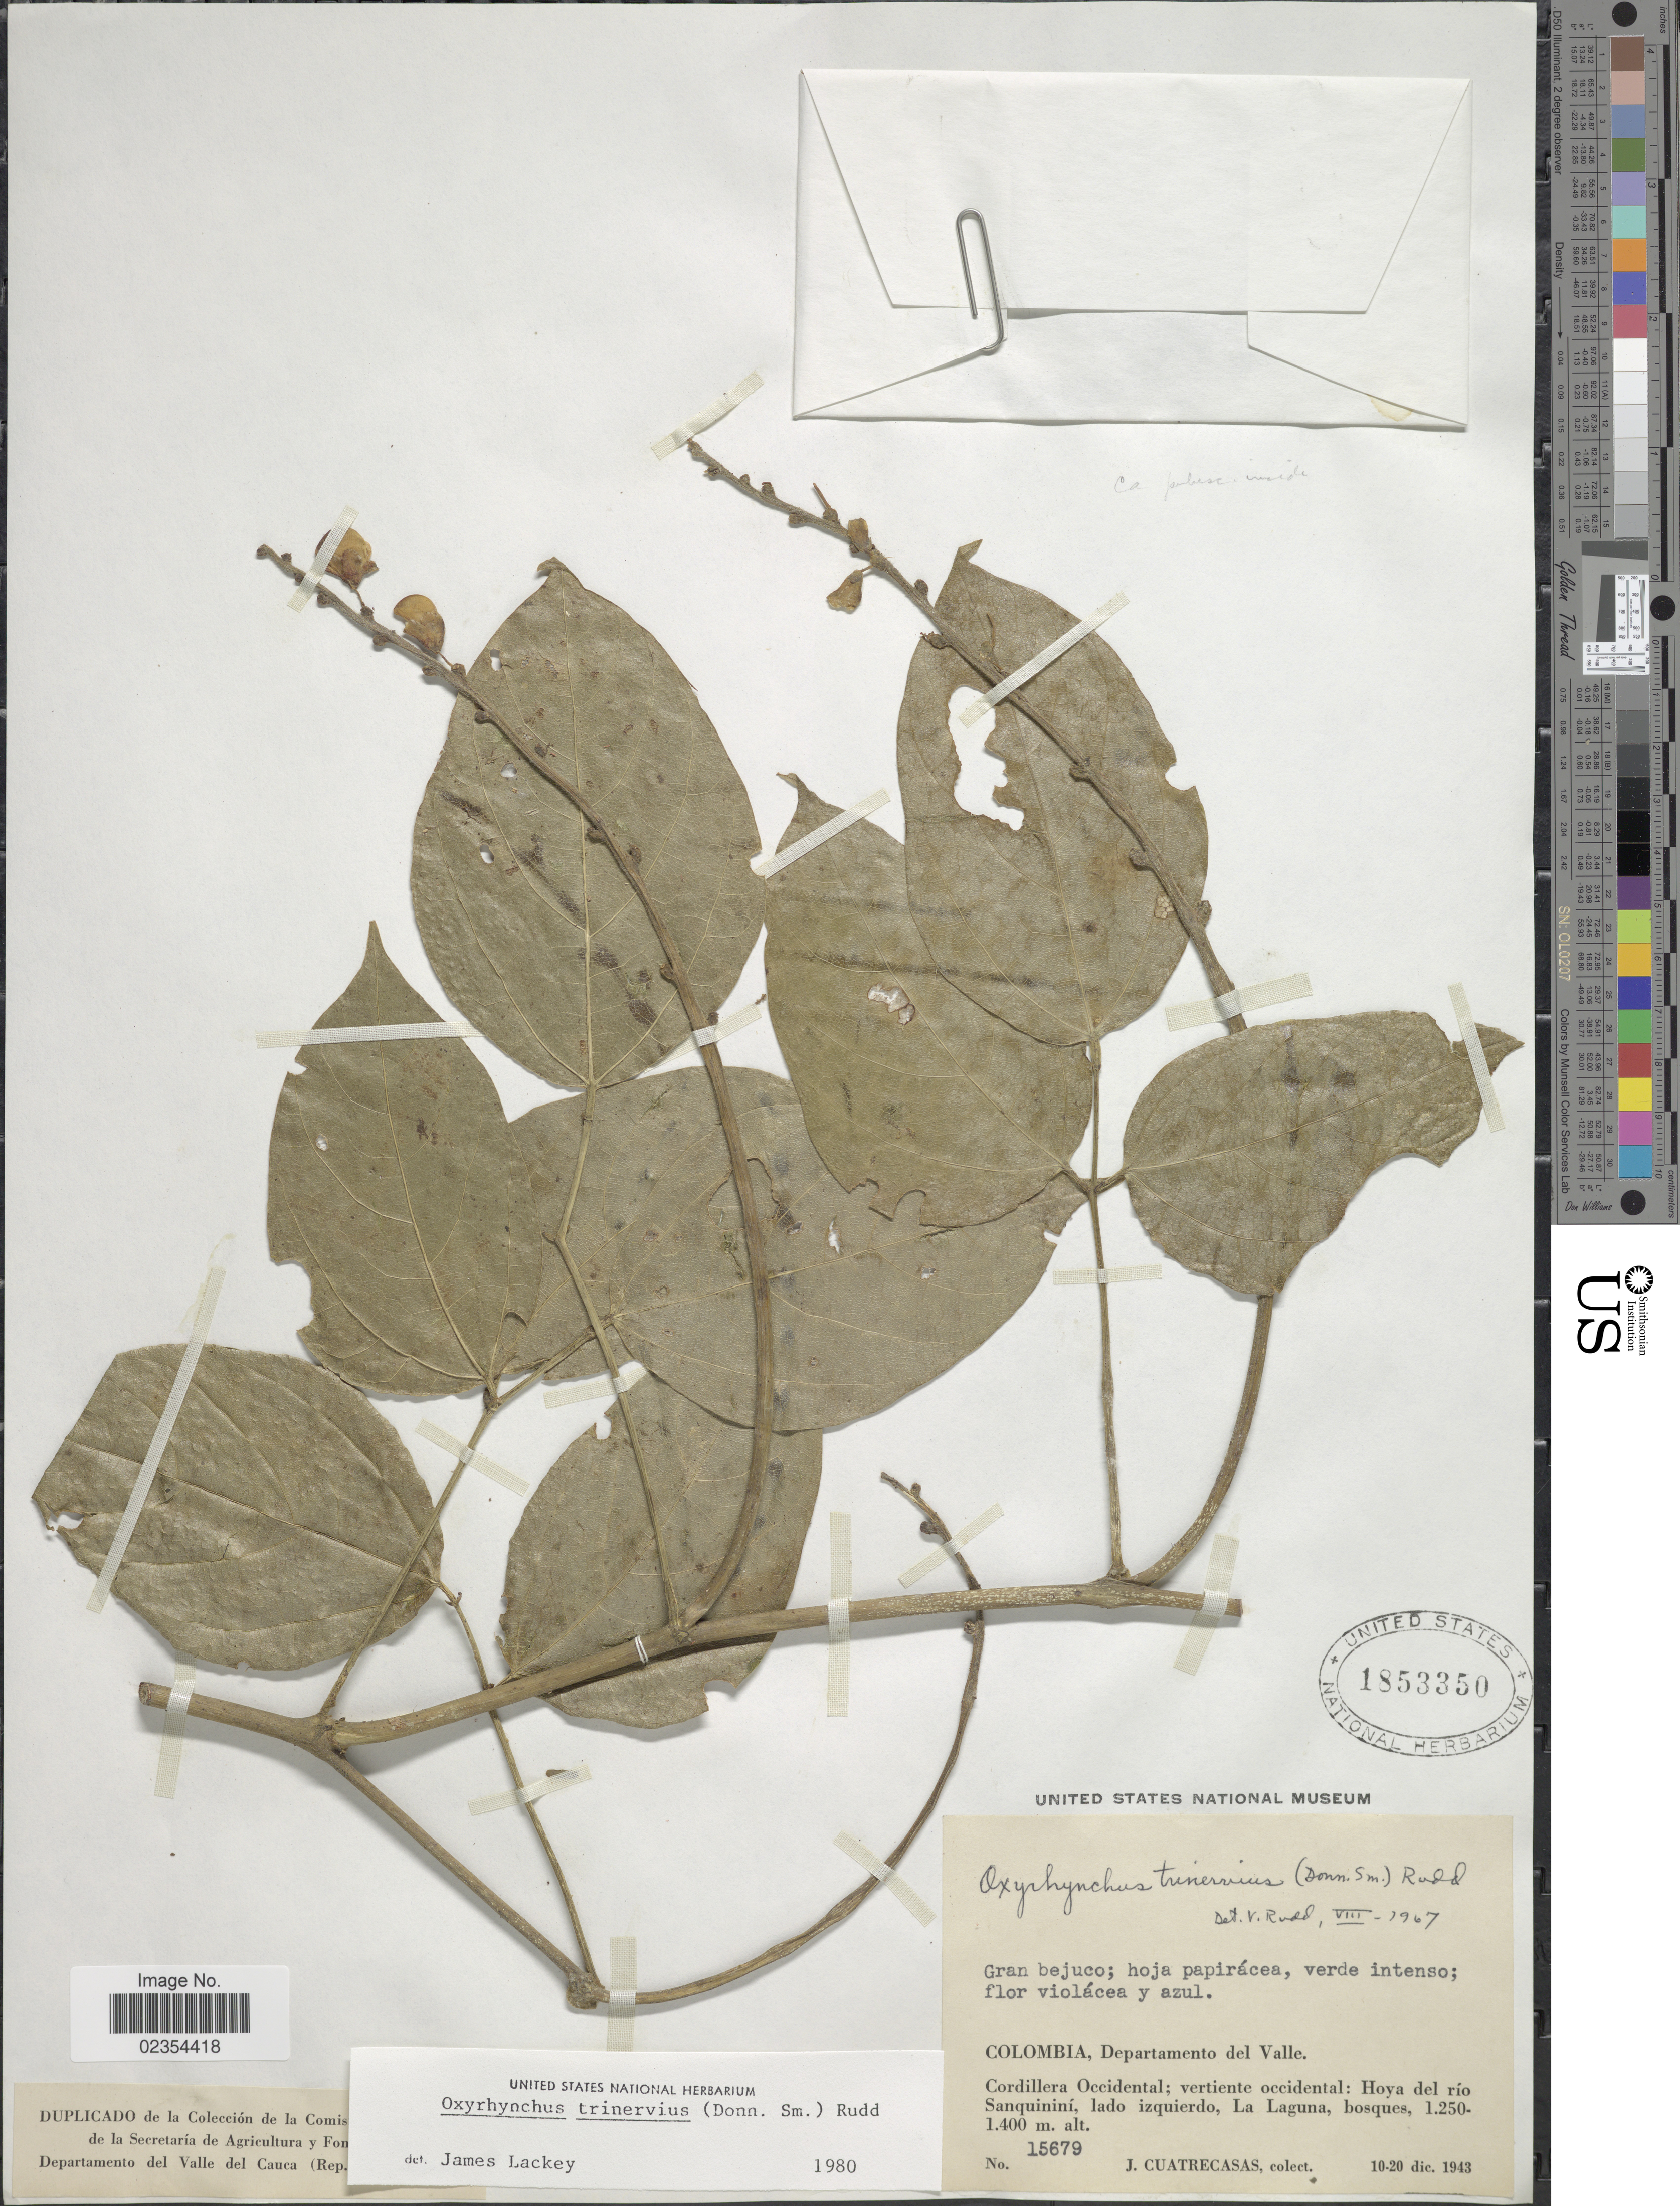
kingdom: Plantae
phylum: Tracheophyta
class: Magnoliopsida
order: Fabales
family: Fabaceae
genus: Oxyrhynchus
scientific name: Oxyrhynchus trinervius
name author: (Donn. Sm.) Rudd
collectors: J. Cuatrecasas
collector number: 15679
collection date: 1943-12-10/1943-12-20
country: Colombia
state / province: Valle del Cauca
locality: Gran bejuco, Departamento del Valle, Cordillera Occidental; vertiente occidental: Hoya del rio Sanquinini, lado izquierdo, La Laguna, bosques.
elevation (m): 1250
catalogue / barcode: US 1853350